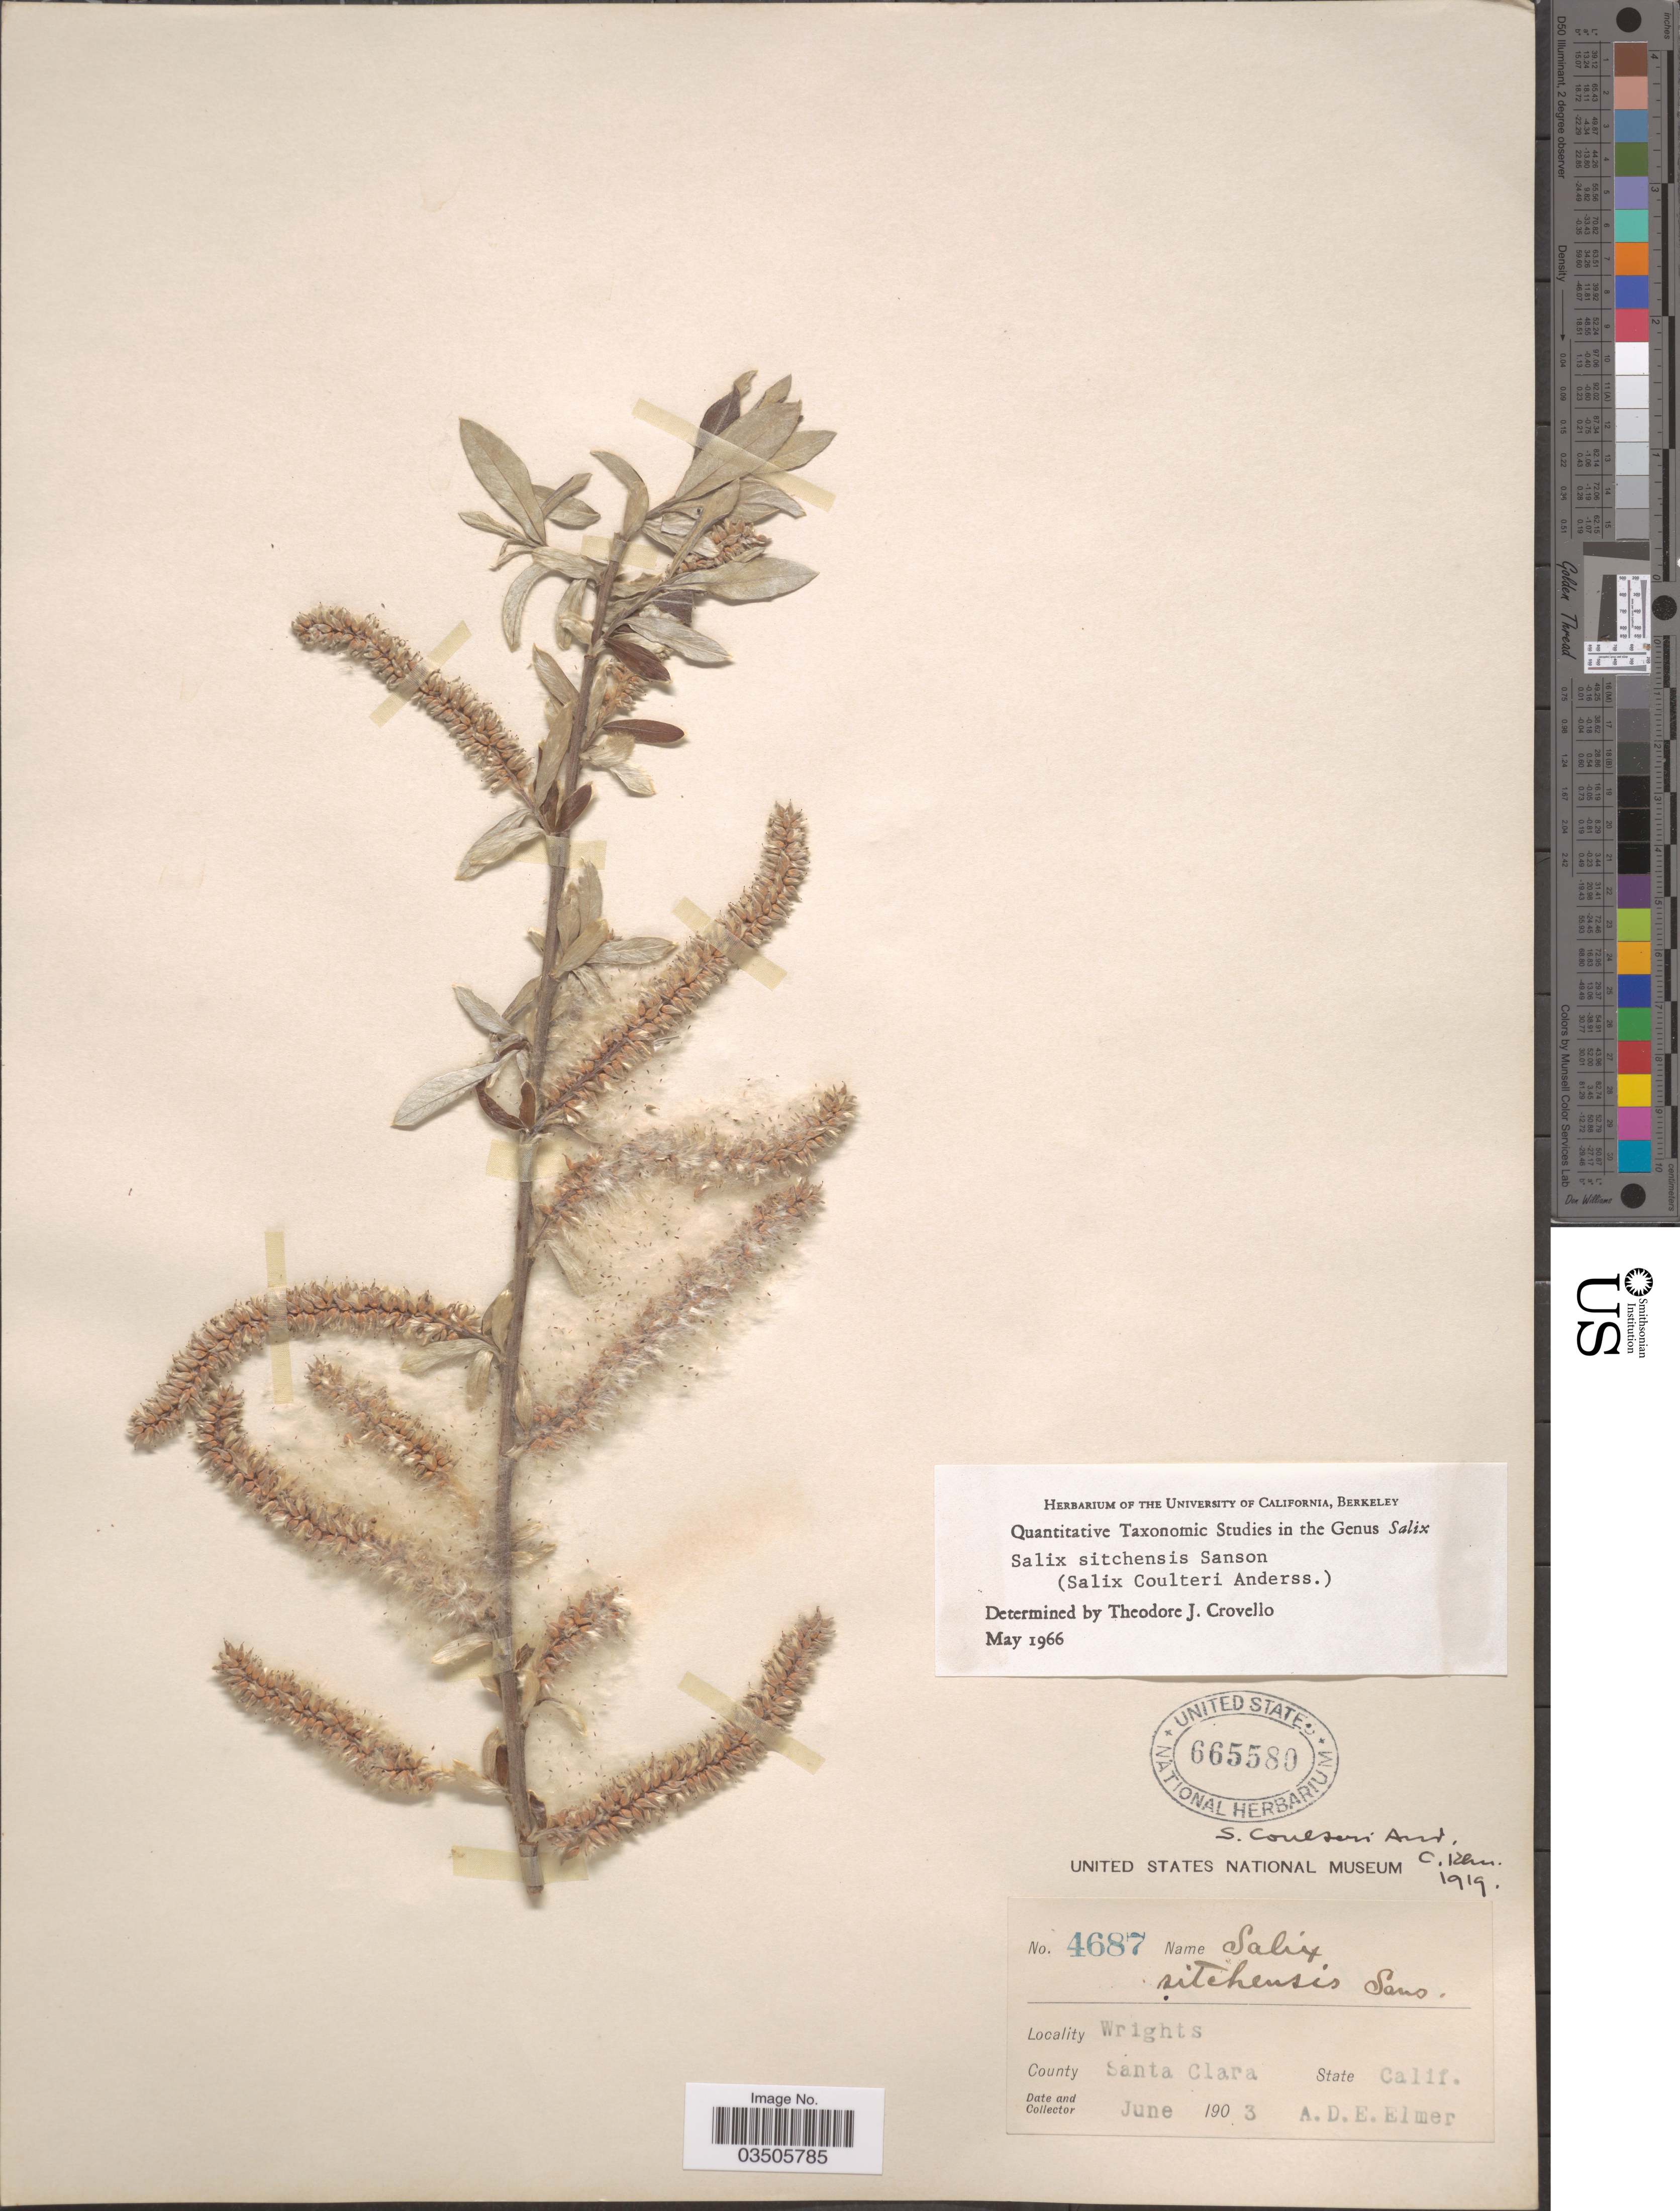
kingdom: Plantae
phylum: Tracheophyta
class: Magnoliopsida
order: Malpighiales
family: Salicaceae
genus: Salix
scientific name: Salix sitchensis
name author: Sanson ex Bong.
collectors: A. D. E. Elmer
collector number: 4687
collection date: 1903-06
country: United States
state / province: California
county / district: Santa Clara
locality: Wrights. County Santa Clara.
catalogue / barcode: US 665580